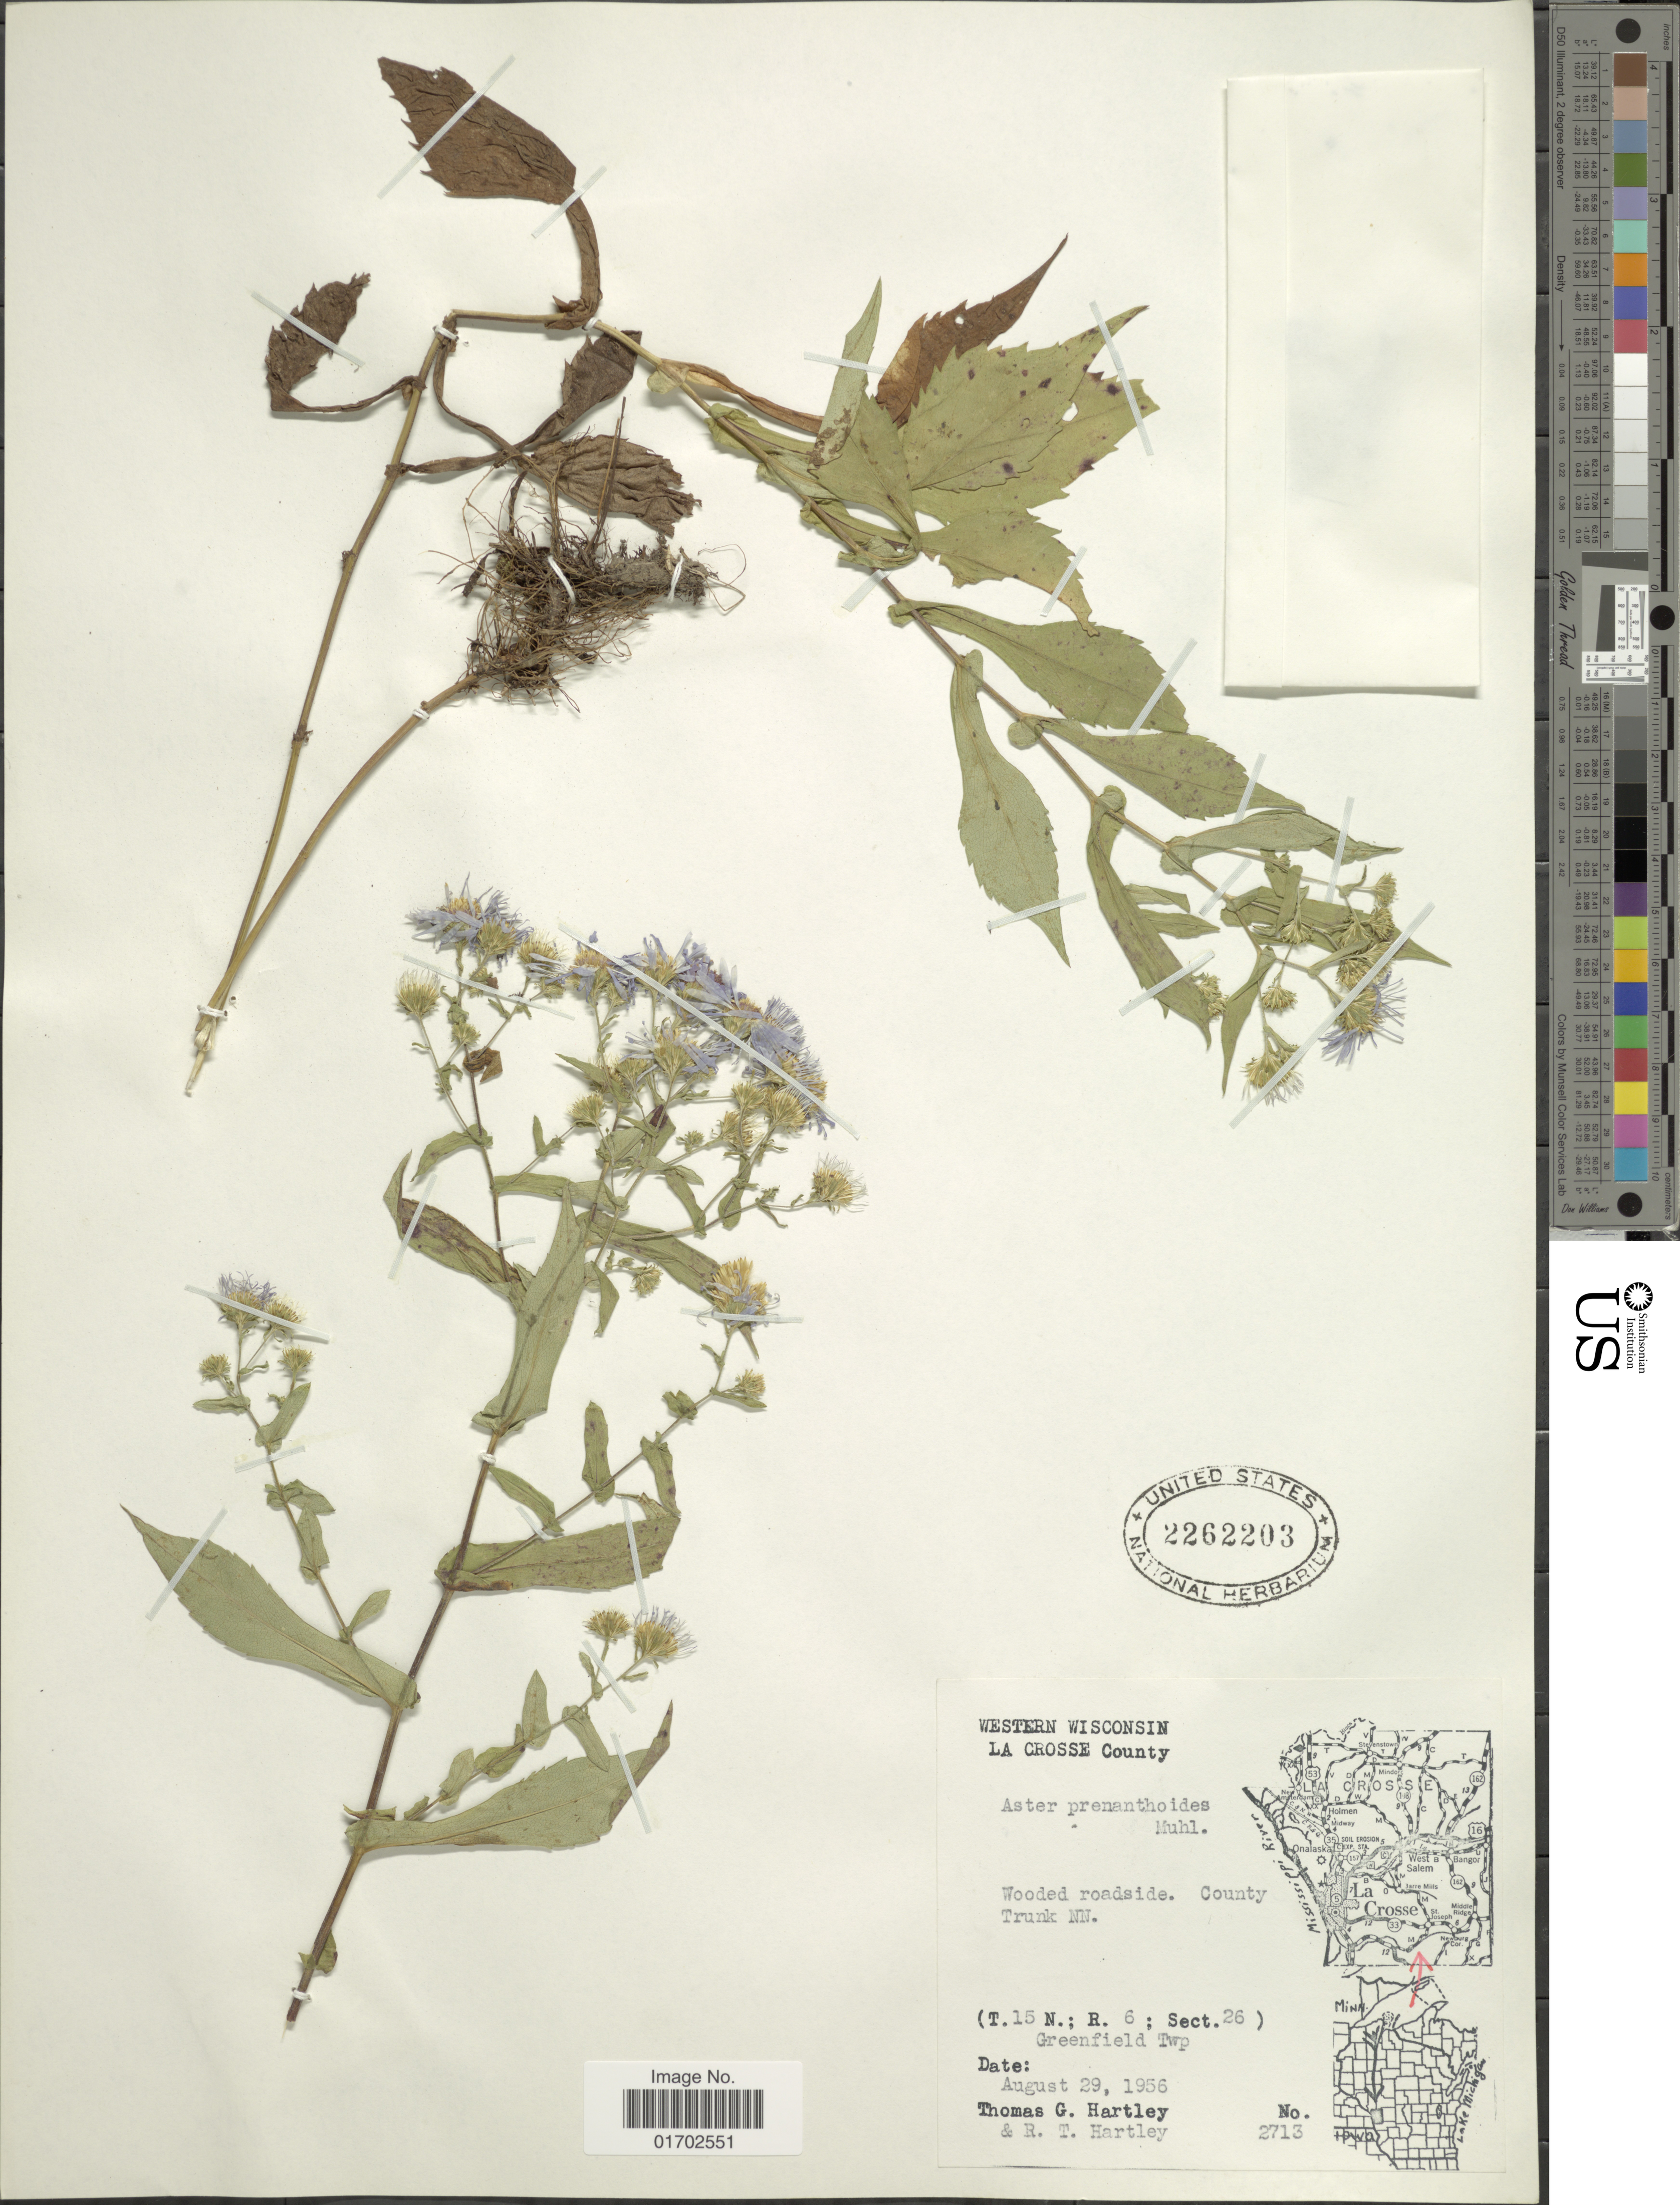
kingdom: Plantae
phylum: Tracheophyta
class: Magnoliopsida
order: Asterales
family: Asteraceae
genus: Symphyotrichum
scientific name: Symphyotrichum prenanthoides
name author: (Muhl. ex Willd.) G.L. Nesom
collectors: T. G. Hartley & R. T. Hartley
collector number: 2713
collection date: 1956-08-29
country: United States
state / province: Wisconsin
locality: Western Wisconsin, La Crosse County, Wooded roadside, County Trunk NN (T.15 N. ; R. 6; Sect. 26) Greenfield Twp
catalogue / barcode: US 2262203